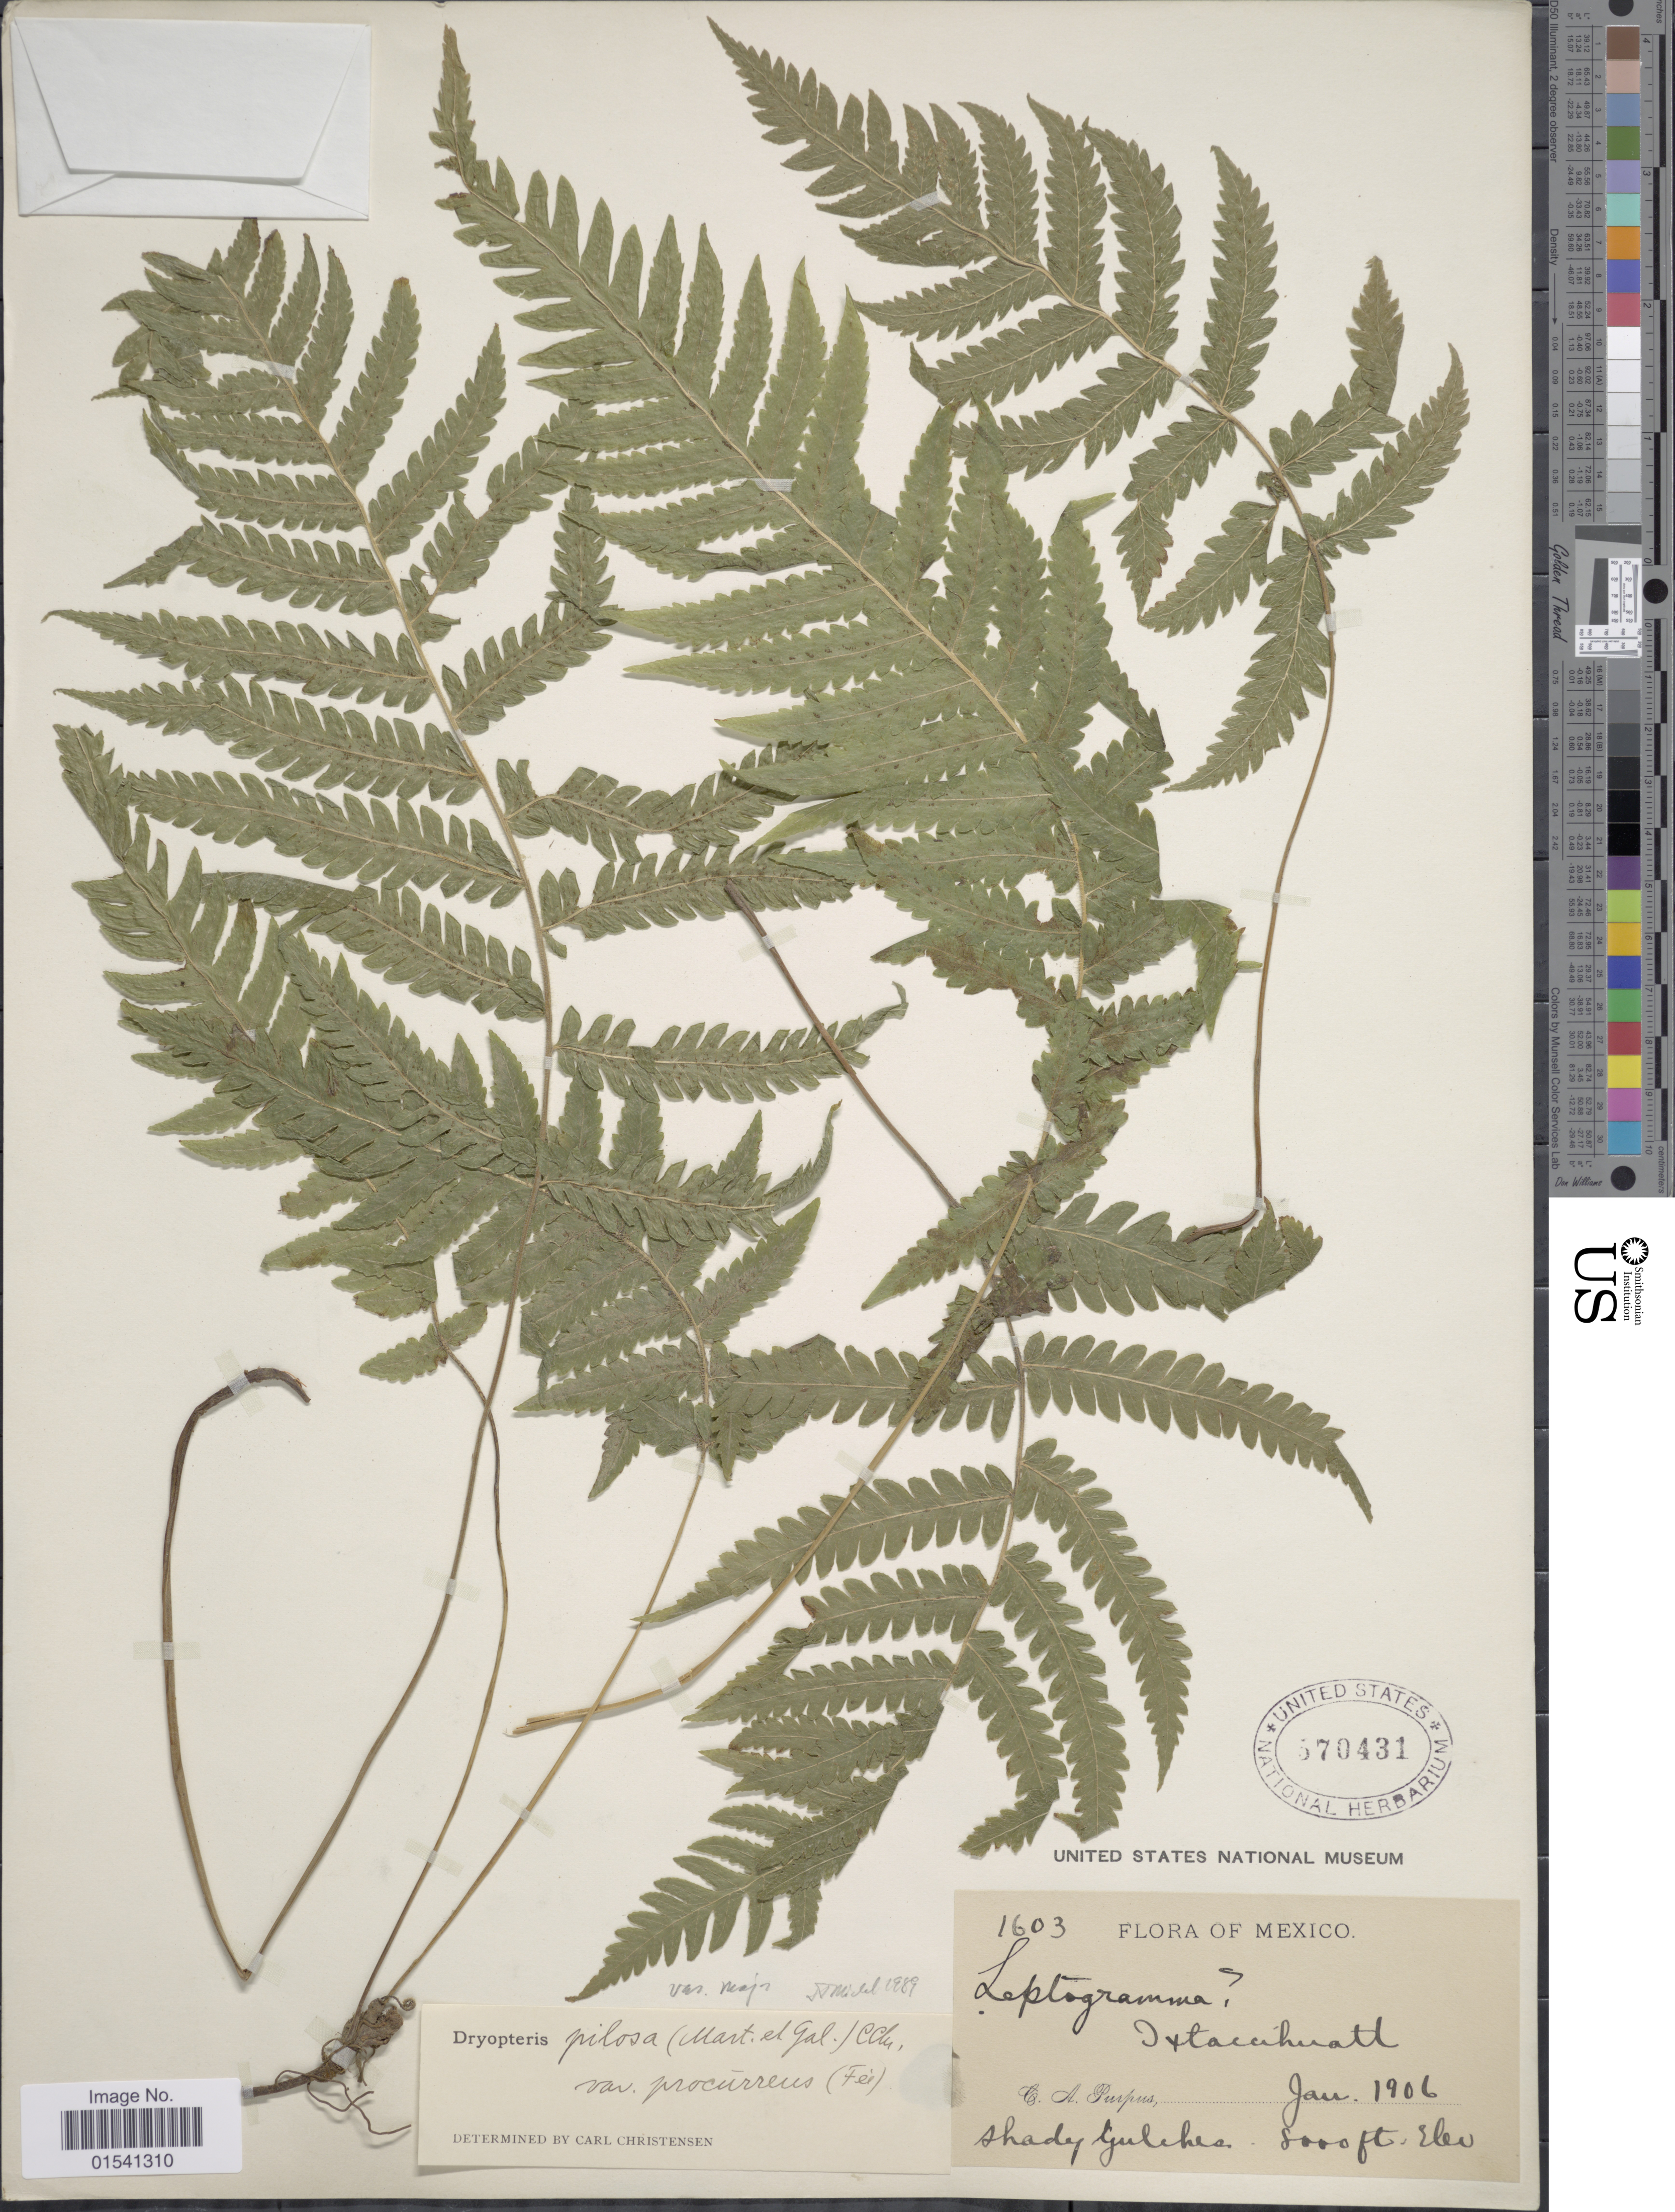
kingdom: Plantae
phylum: Tracheophyta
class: Polypodiopsida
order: Polypodiales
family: Thelypteridaceae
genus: Stegnogramma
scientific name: Stegnogramma pilosa var. villosa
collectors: C. A. Purpus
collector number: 1603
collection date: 1906-01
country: Mexico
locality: Iztaccihuatl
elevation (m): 2438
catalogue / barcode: US 570431